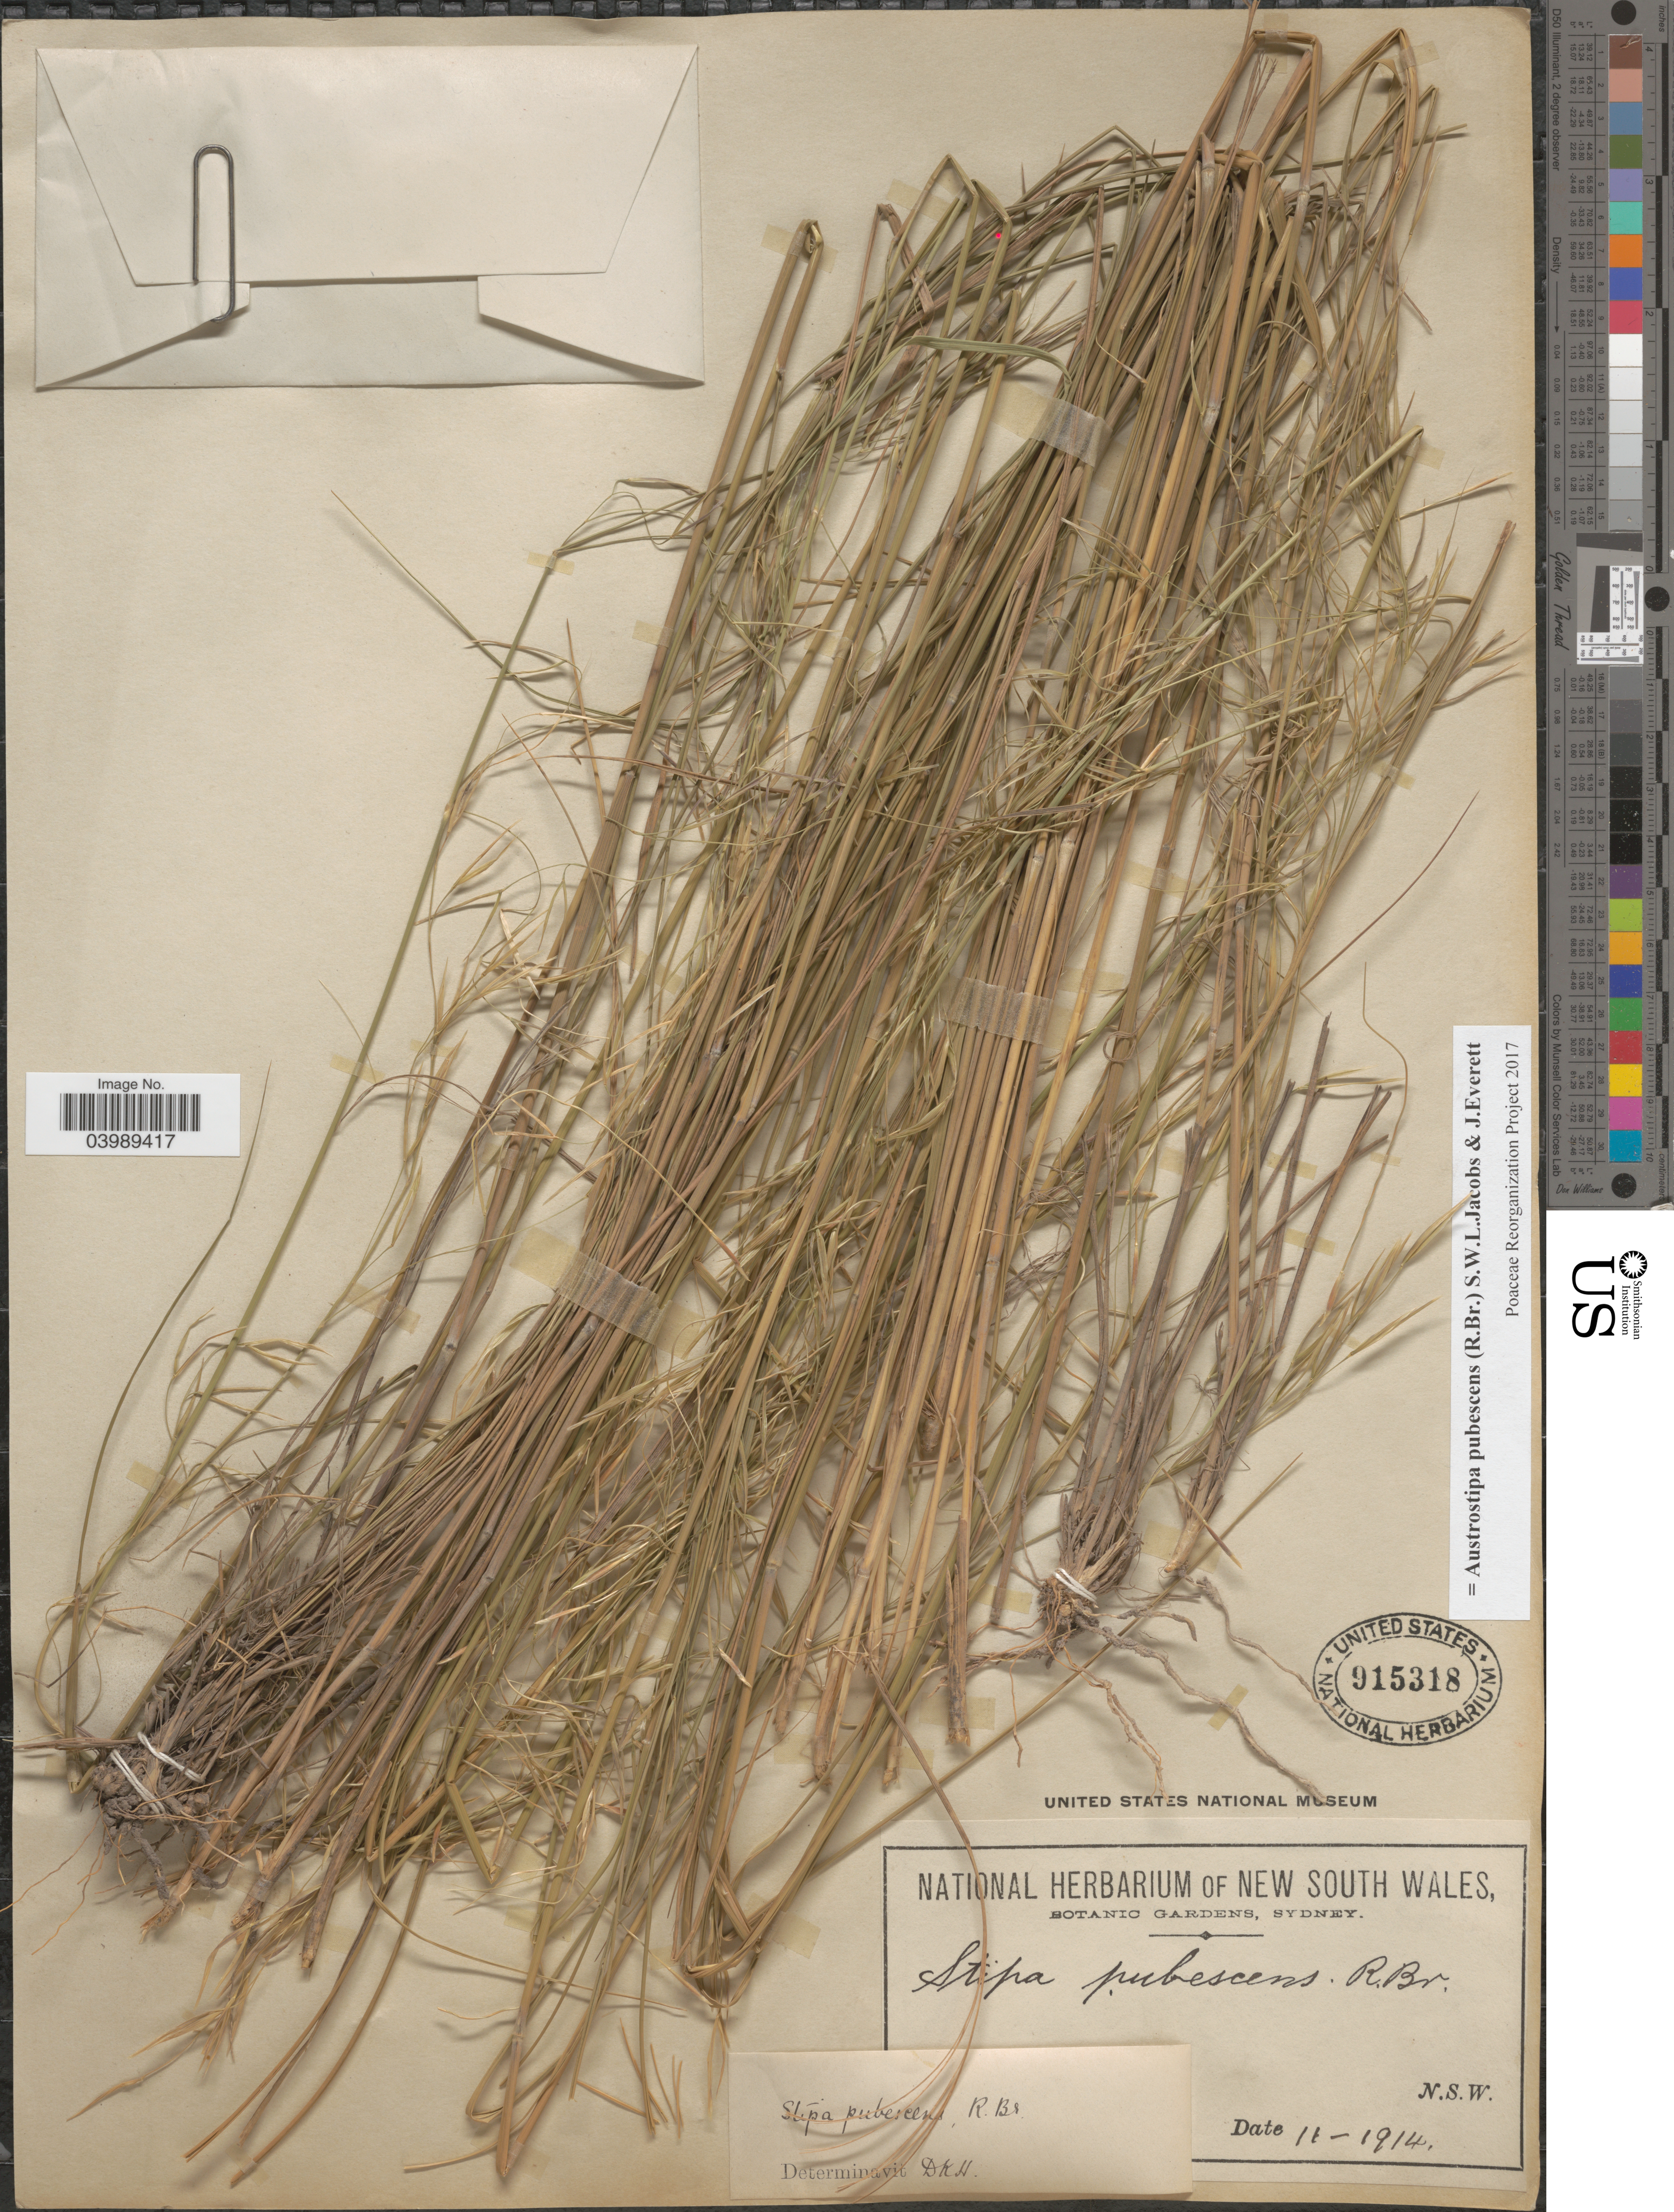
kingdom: Plantae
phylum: Tracheophyta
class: Liliopsida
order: Poales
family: Poaceae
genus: Austrostipa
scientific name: Austrostipa pubescens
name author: (R. Br.) S.W.L. Jacobs & J. Everett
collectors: ex herb. of New South Wales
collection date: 1914-11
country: Australia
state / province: New South Wales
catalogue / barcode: US 915318